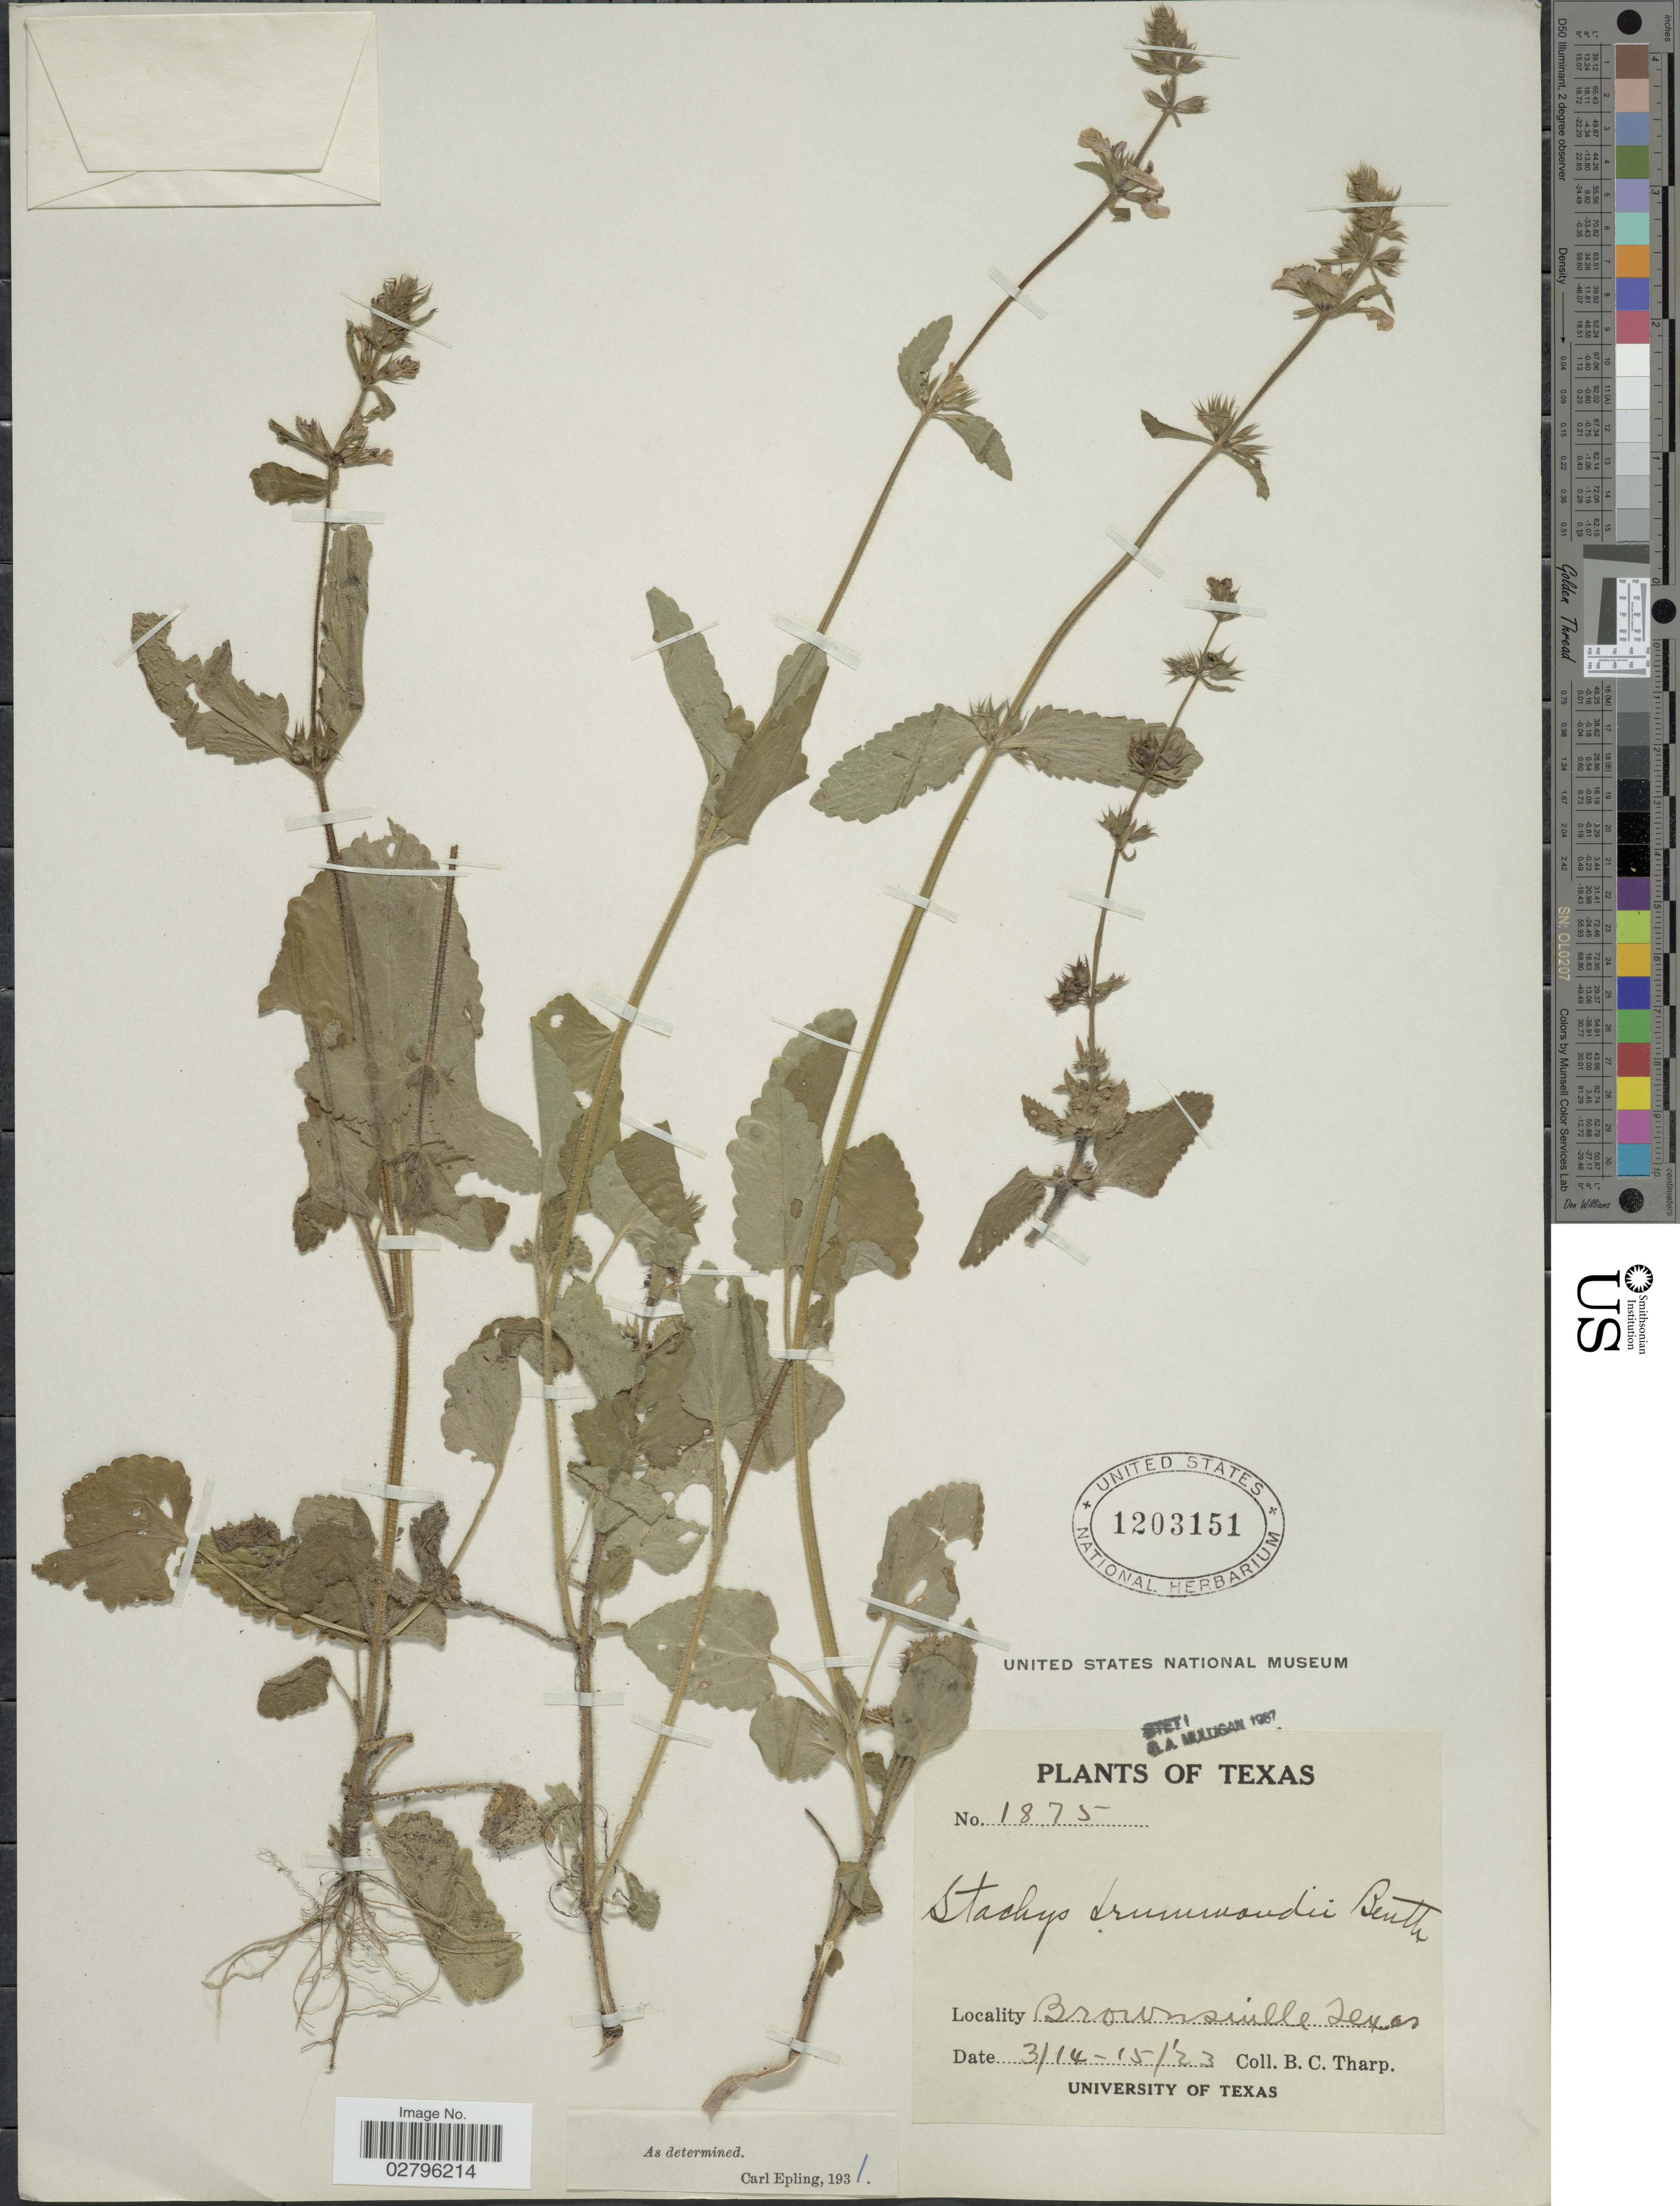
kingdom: Plantae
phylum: Tracheophyta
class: Magnoliopsida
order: Lamiales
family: Lamiaceae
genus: Stachys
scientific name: Stachys drummondii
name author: Benth.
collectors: B. C. Tharp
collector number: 1875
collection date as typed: Transcribed d/m/y: 14/3/23 to 15/3/23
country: United States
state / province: Texas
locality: Brownsville, Texas.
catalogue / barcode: US 1203151